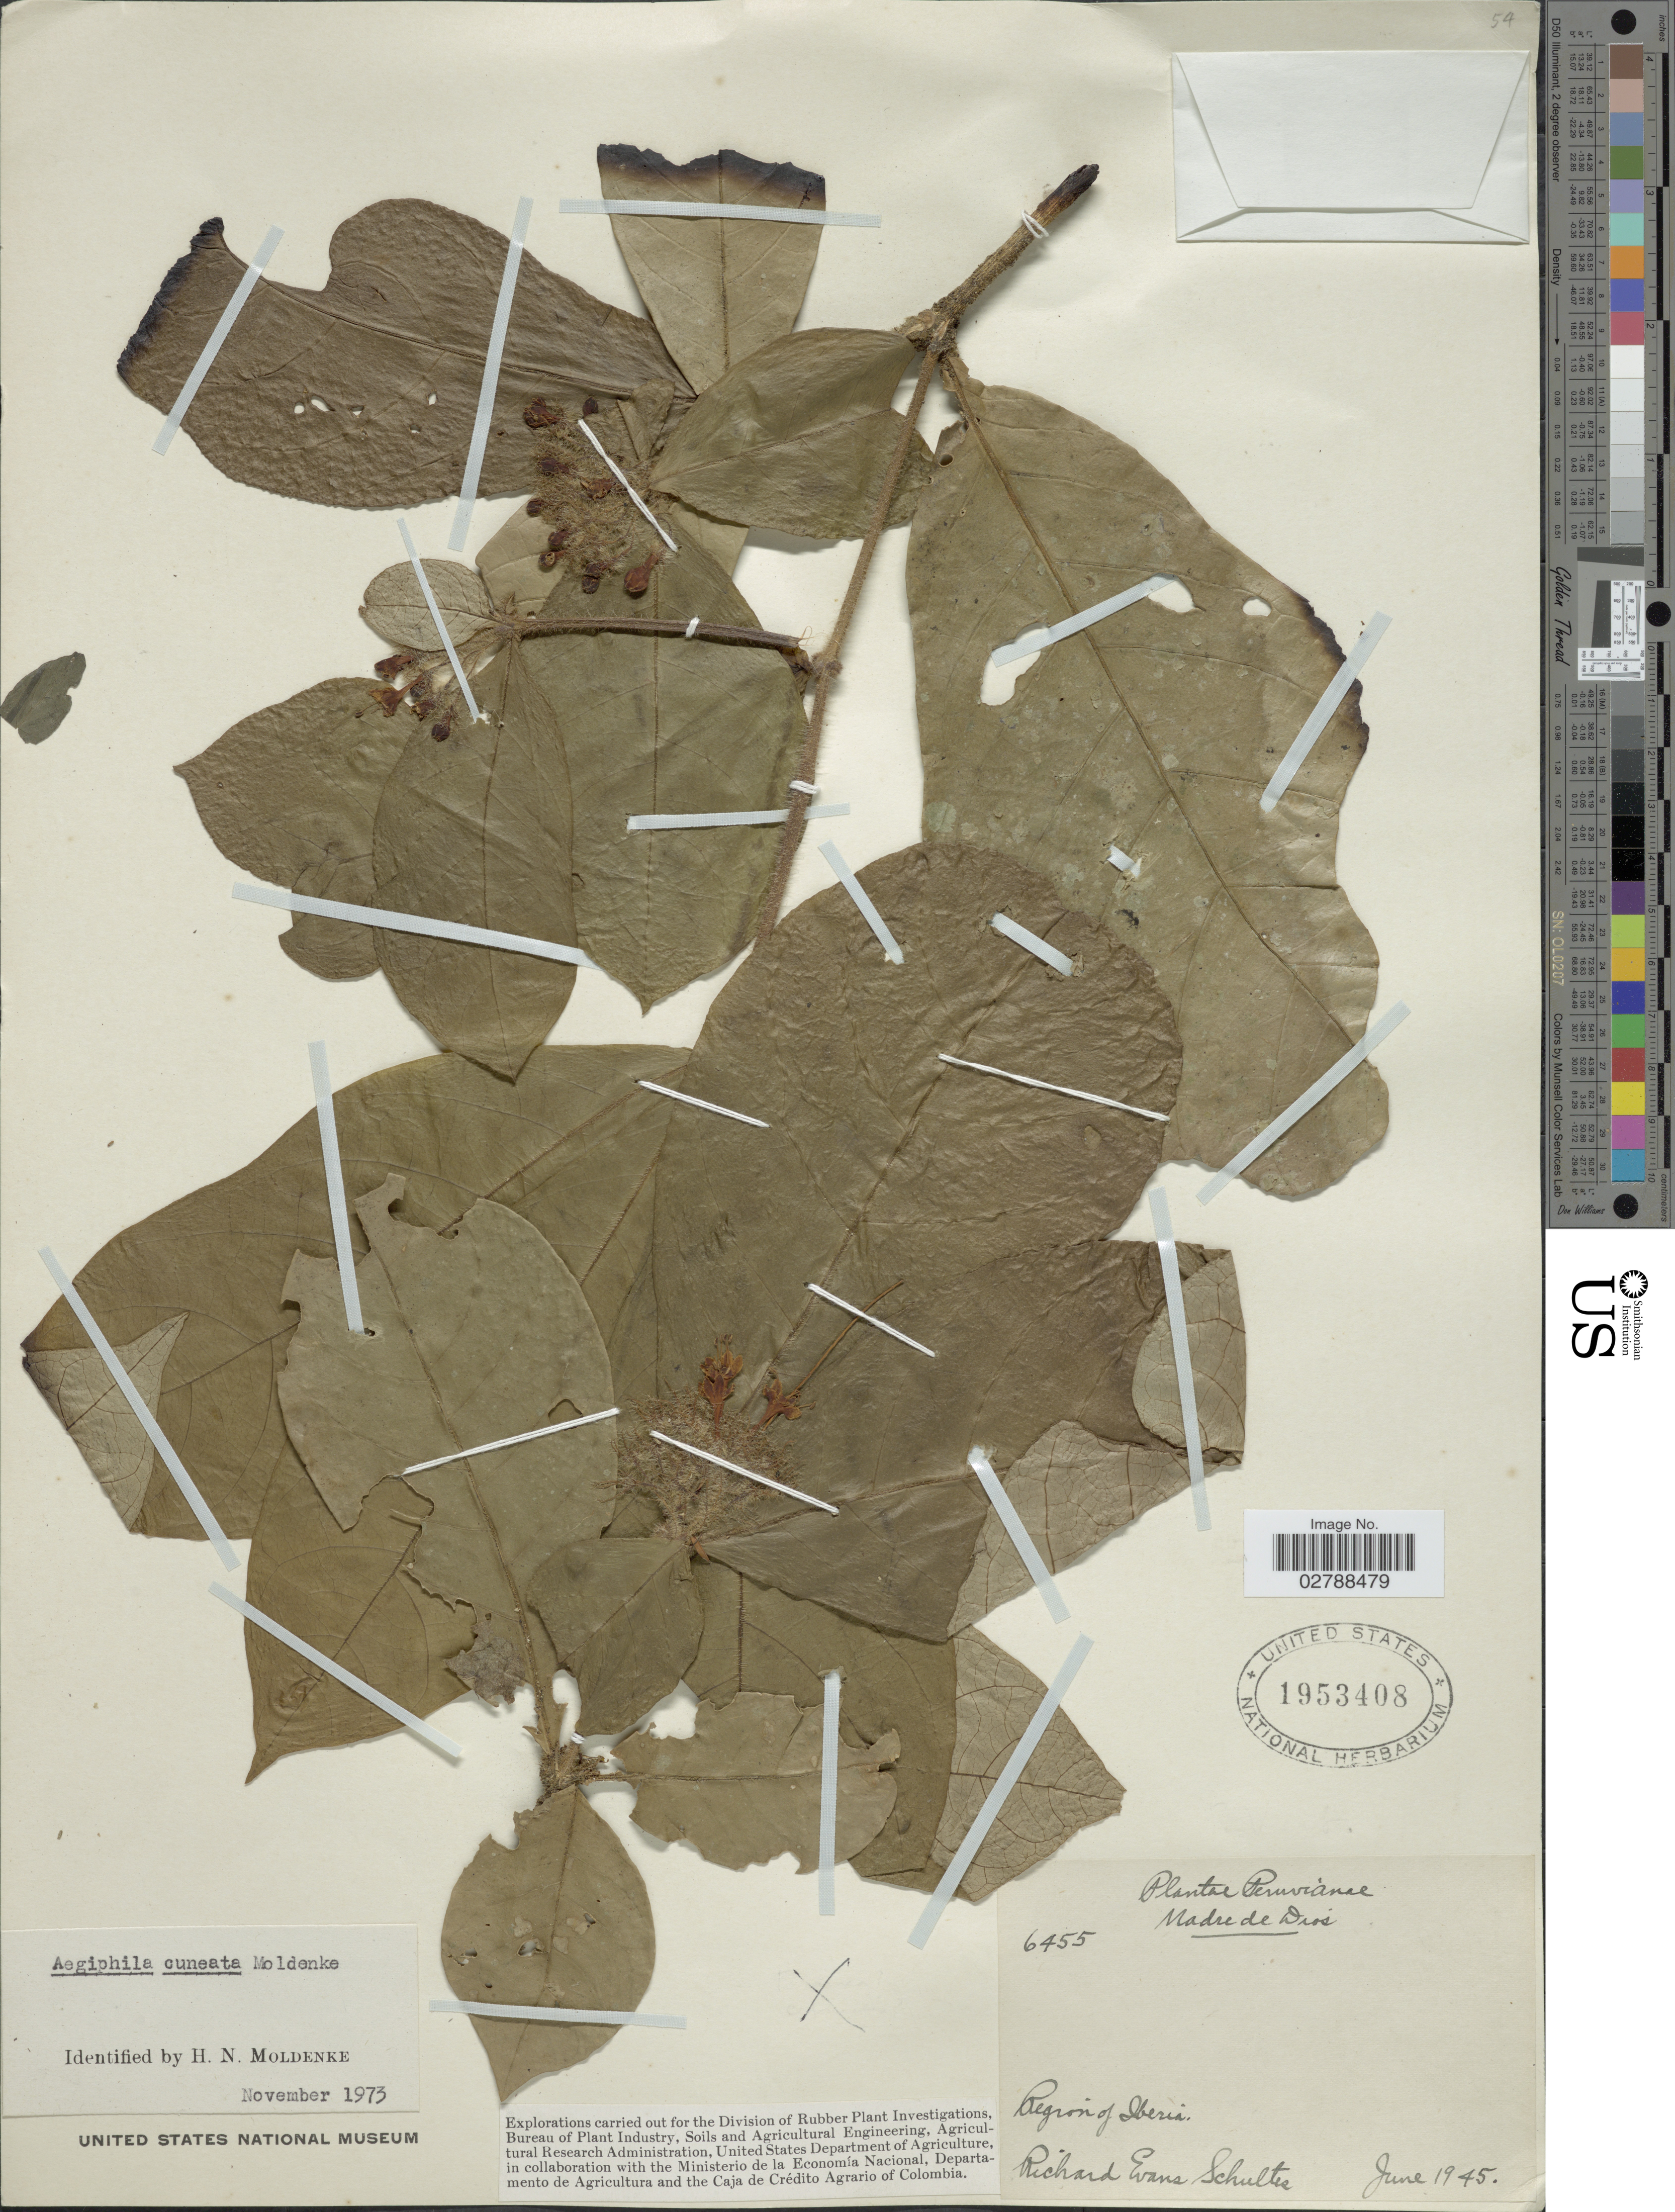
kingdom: Plantae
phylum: Tracheophyta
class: Magnoliopsida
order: Lamiales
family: Lamiaceae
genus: Aegiphila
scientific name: Aegiphila cuneata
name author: Moldenke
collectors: R. E. Schultes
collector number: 6455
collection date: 1945-06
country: Peru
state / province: Madre de Dios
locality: Region of Iberia.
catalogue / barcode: US 1983408